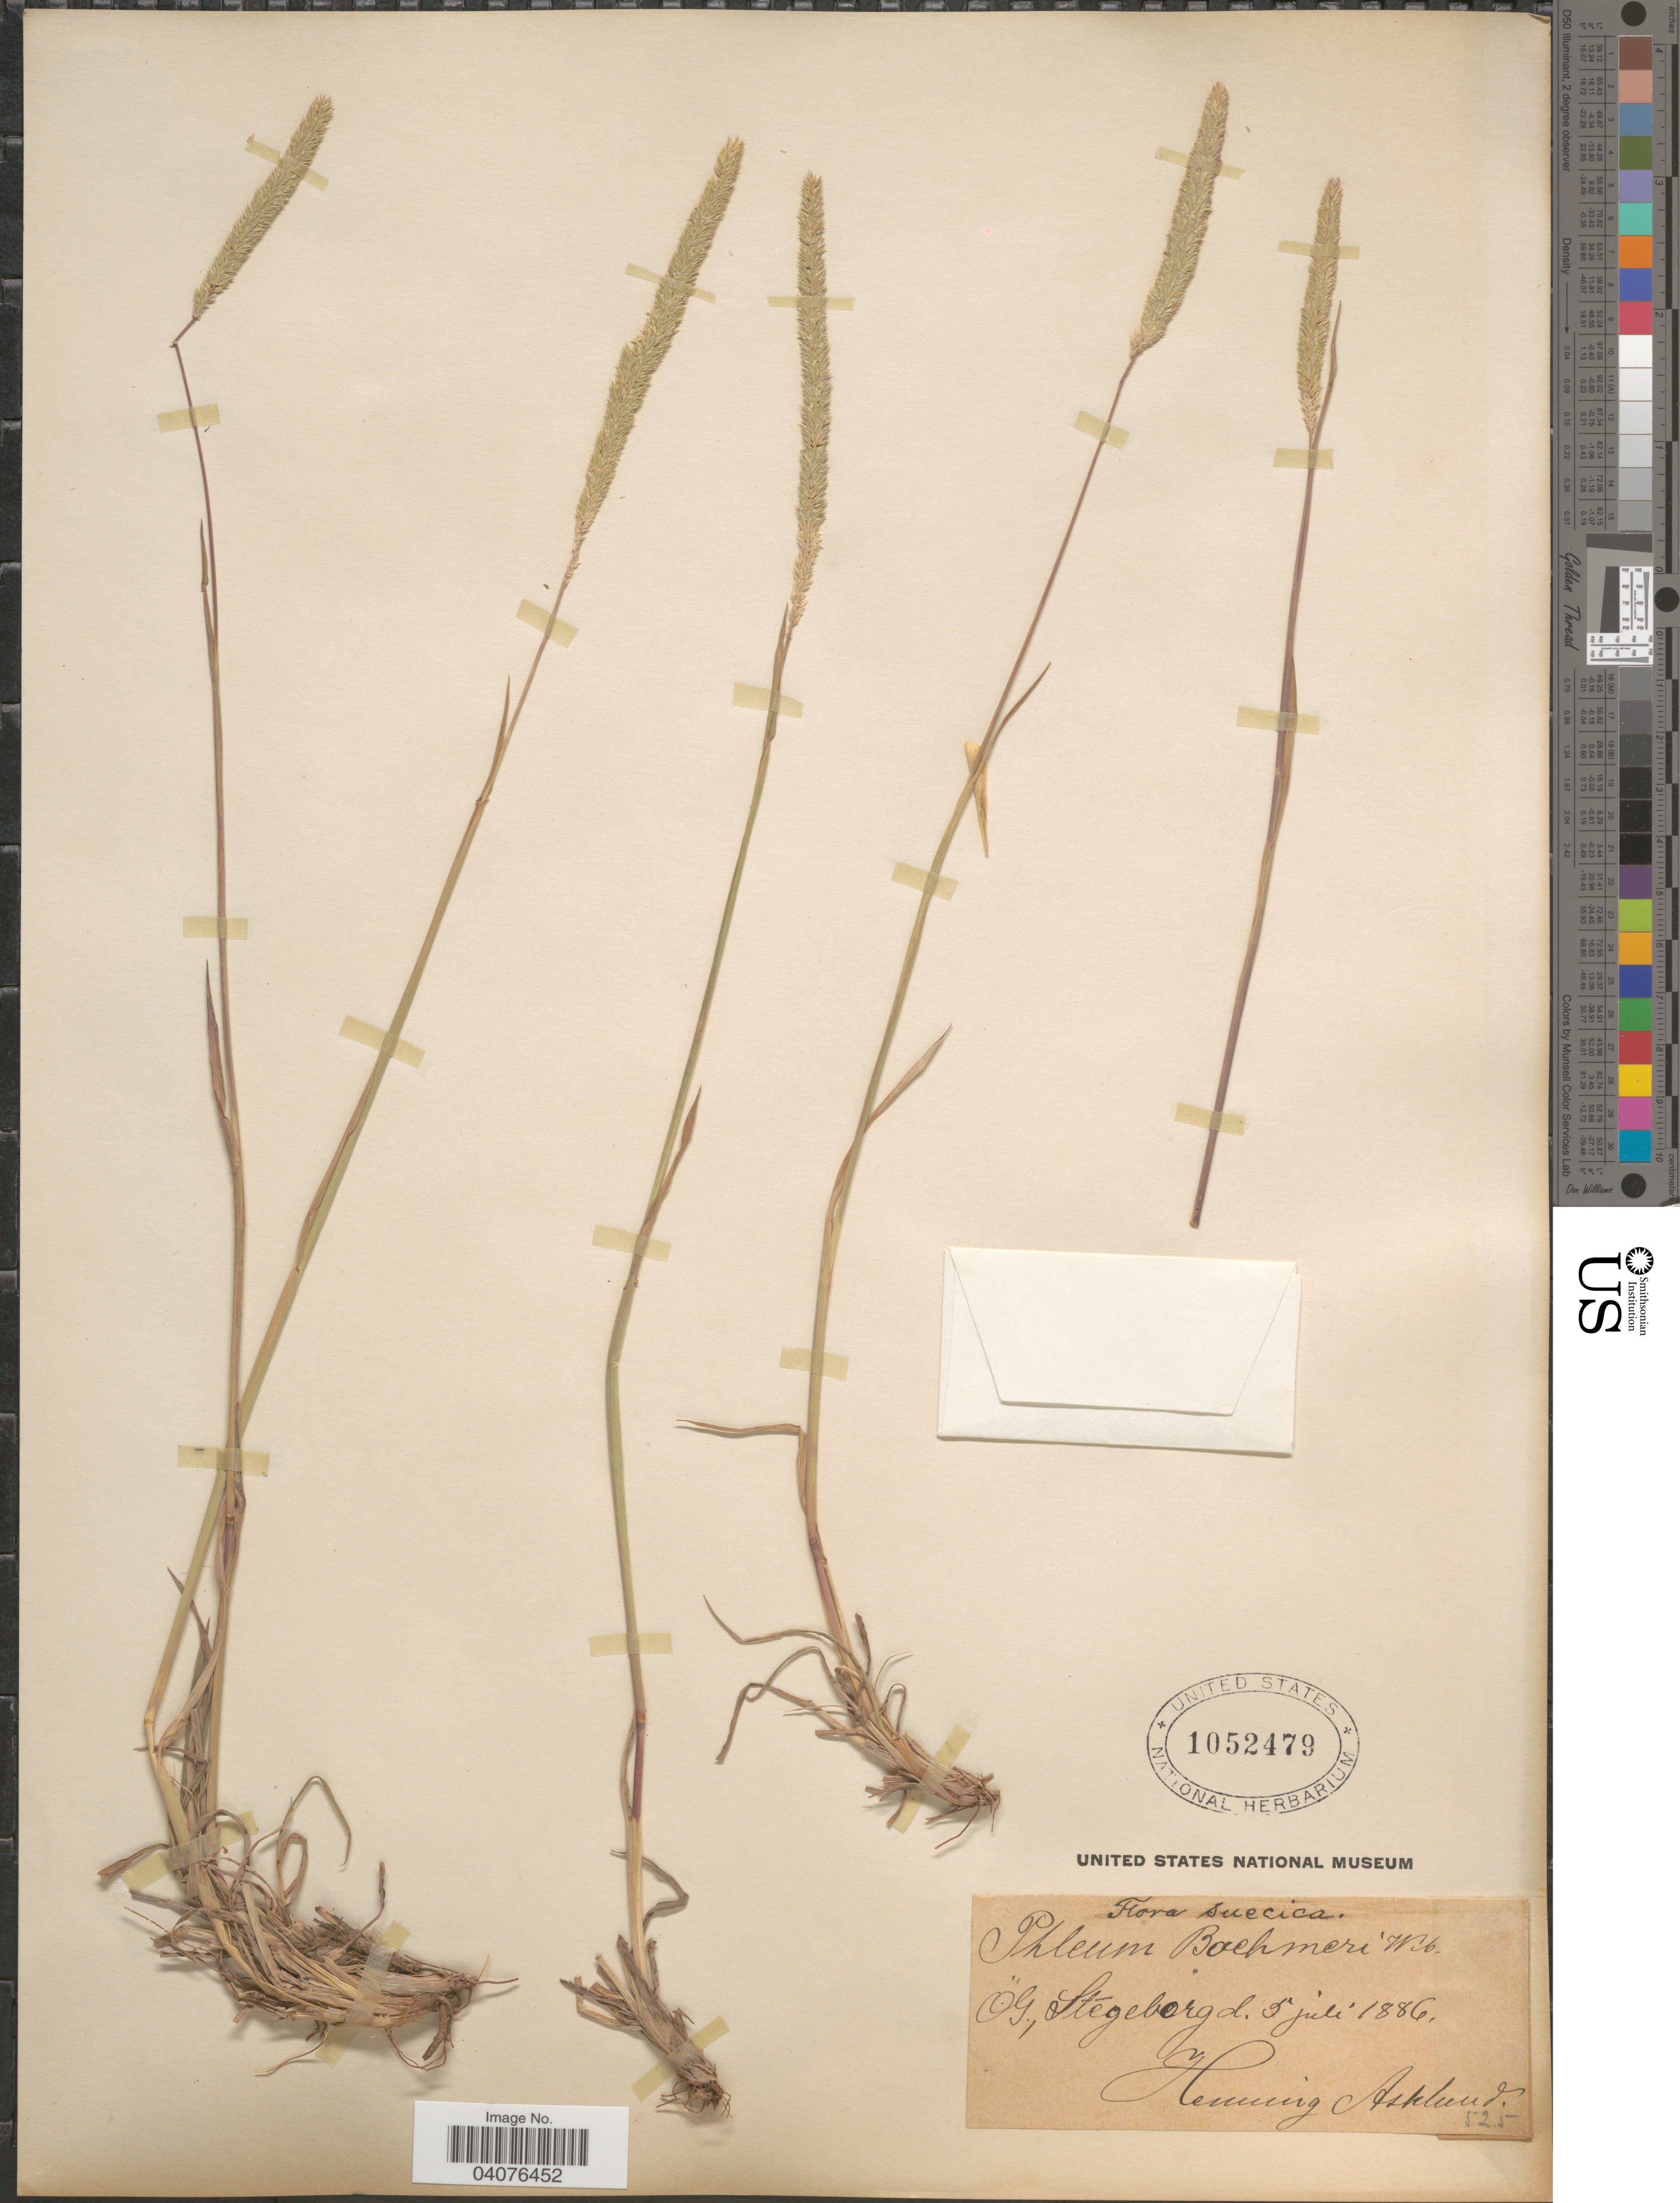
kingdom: Plantae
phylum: Tracheophyta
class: Liliopsida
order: Poales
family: Poaceae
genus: Phleum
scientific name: Phleum phleoides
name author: (L.) H. Karst.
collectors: H. Asklund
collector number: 525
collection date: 1886-07-05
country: Sweden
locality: Suecica. ÖG., Stegeborgd.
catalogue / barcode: US 1052479